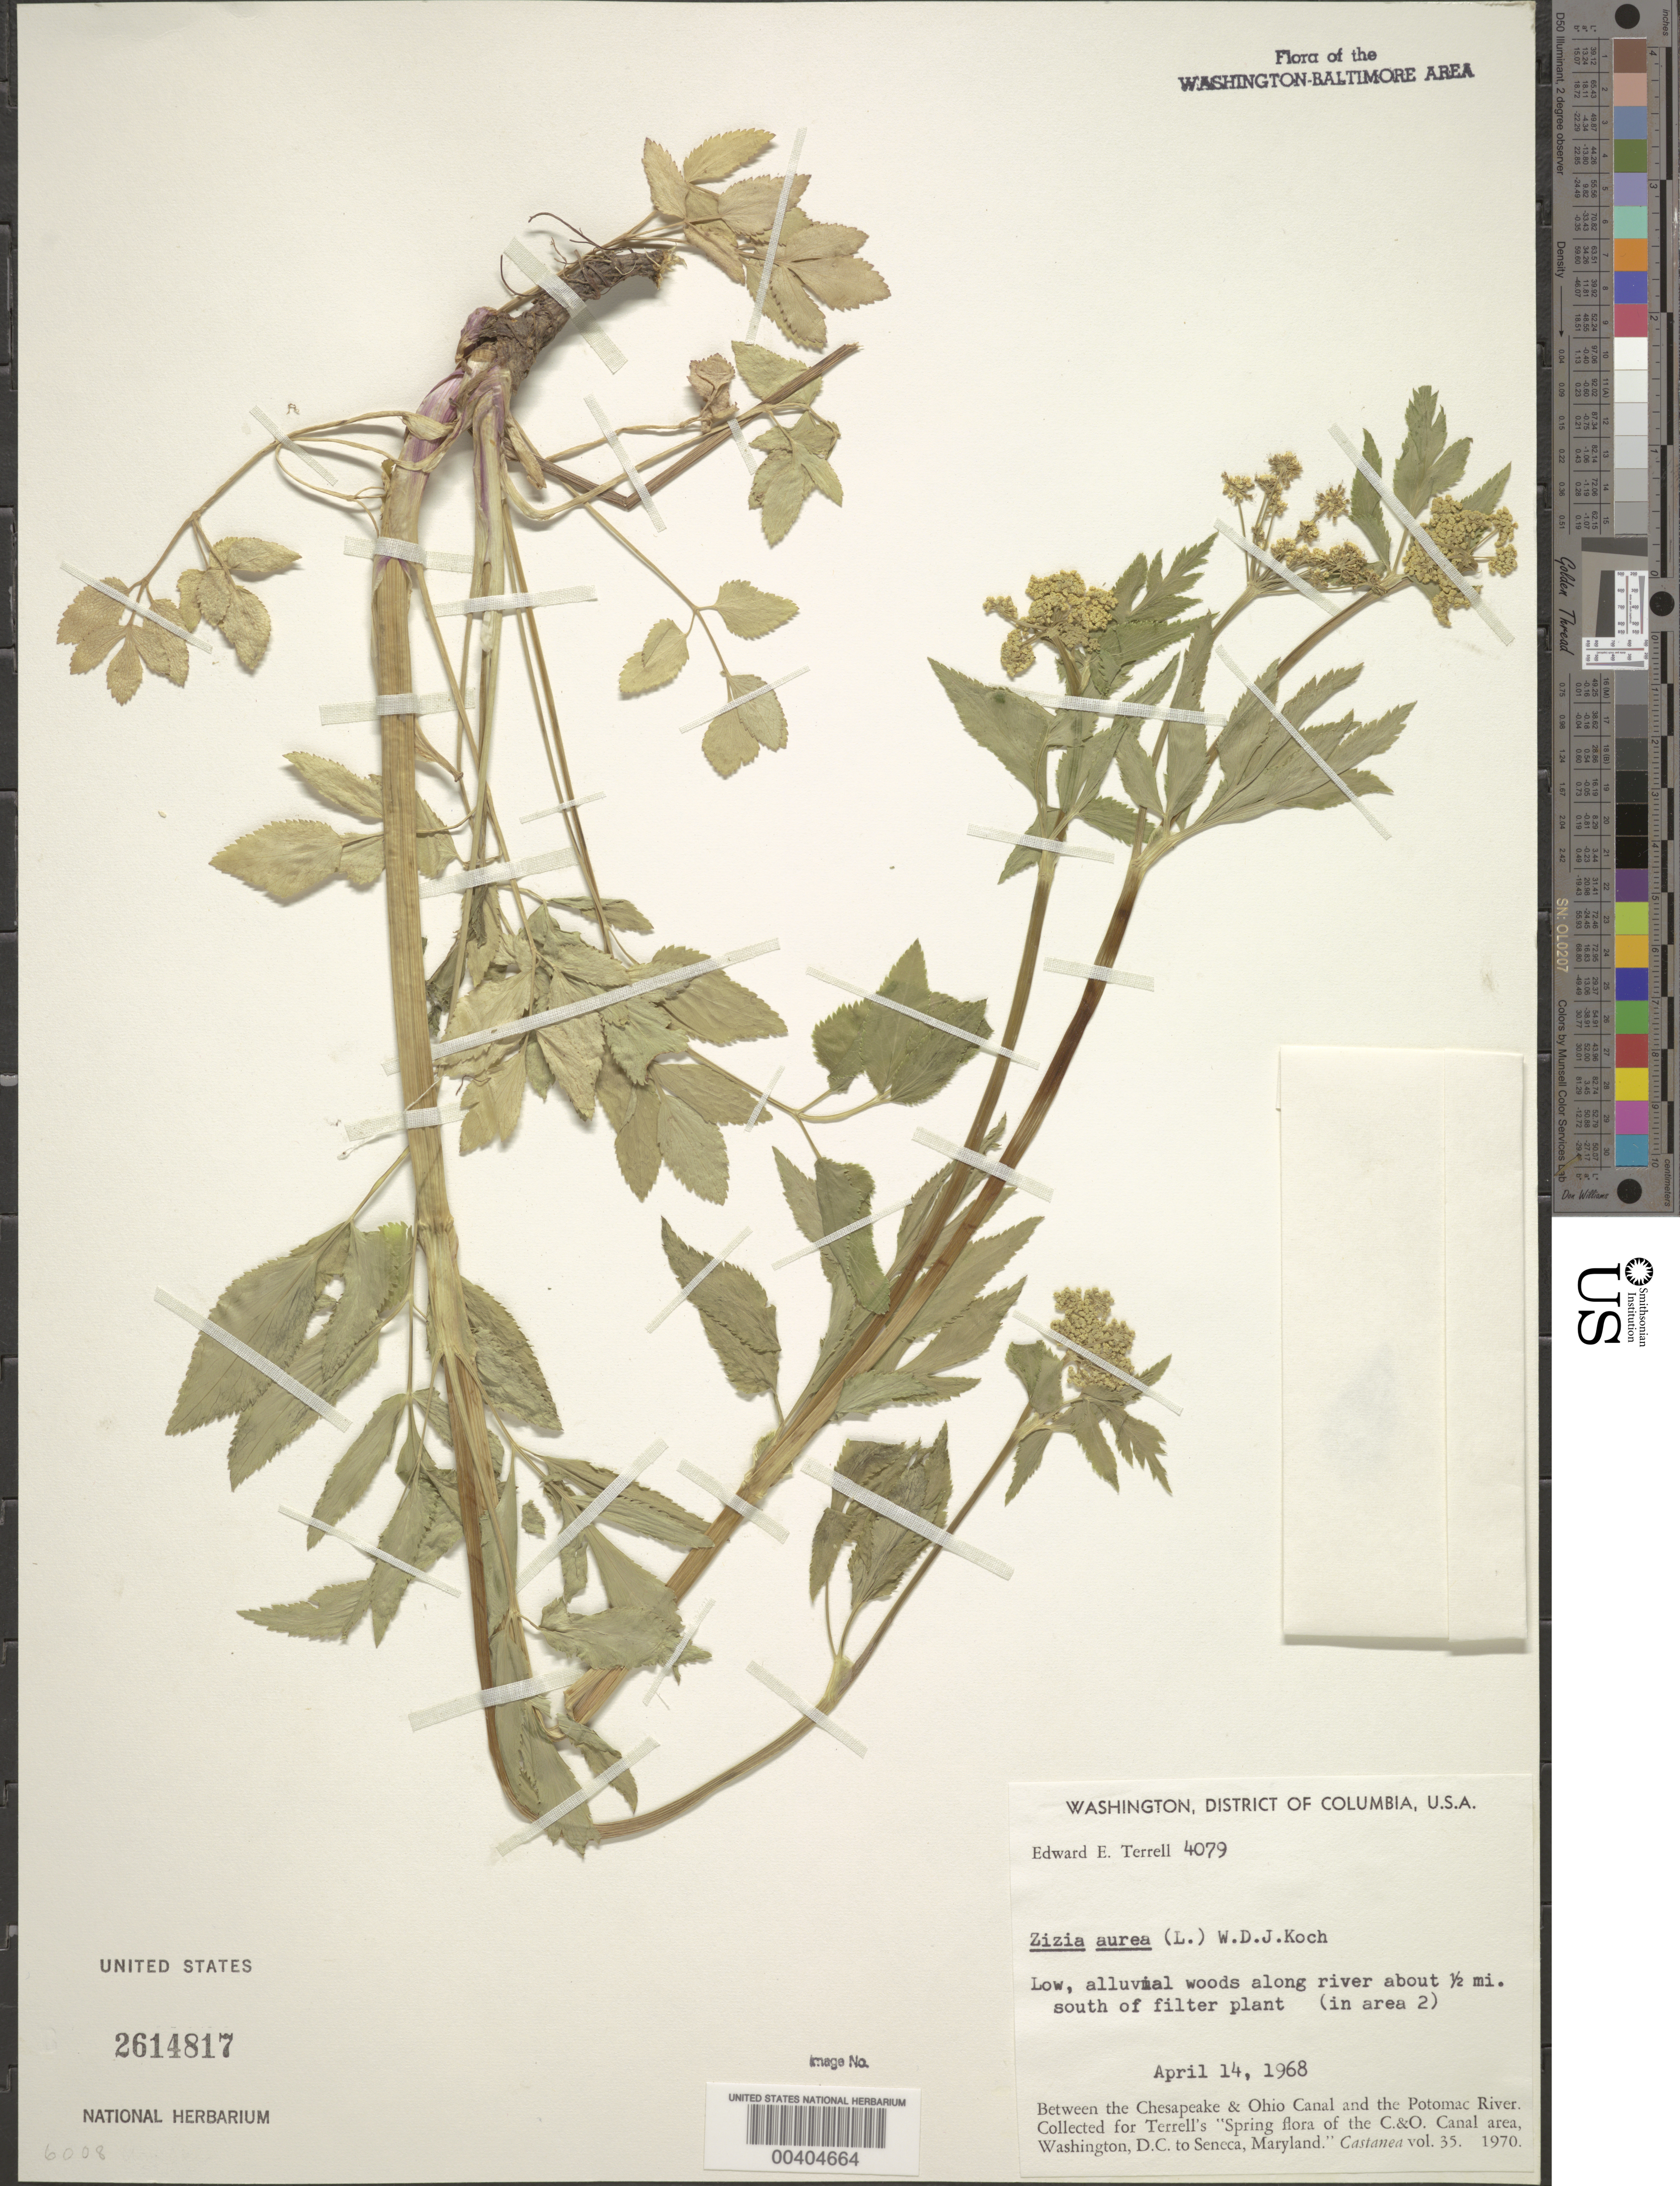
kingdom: Plantae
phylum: Tracheophyta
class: Magnoliopsida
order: Apiales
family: Apiaceae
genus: Zizia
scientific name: Zizia aurea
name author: (L.) Koch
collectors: E. E. Terrell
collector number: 4079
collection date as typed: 14 Apr 1968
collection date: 1968-04-14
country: United States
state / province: District of Columbia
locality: S of Filter Plant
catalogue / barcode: US 2614817